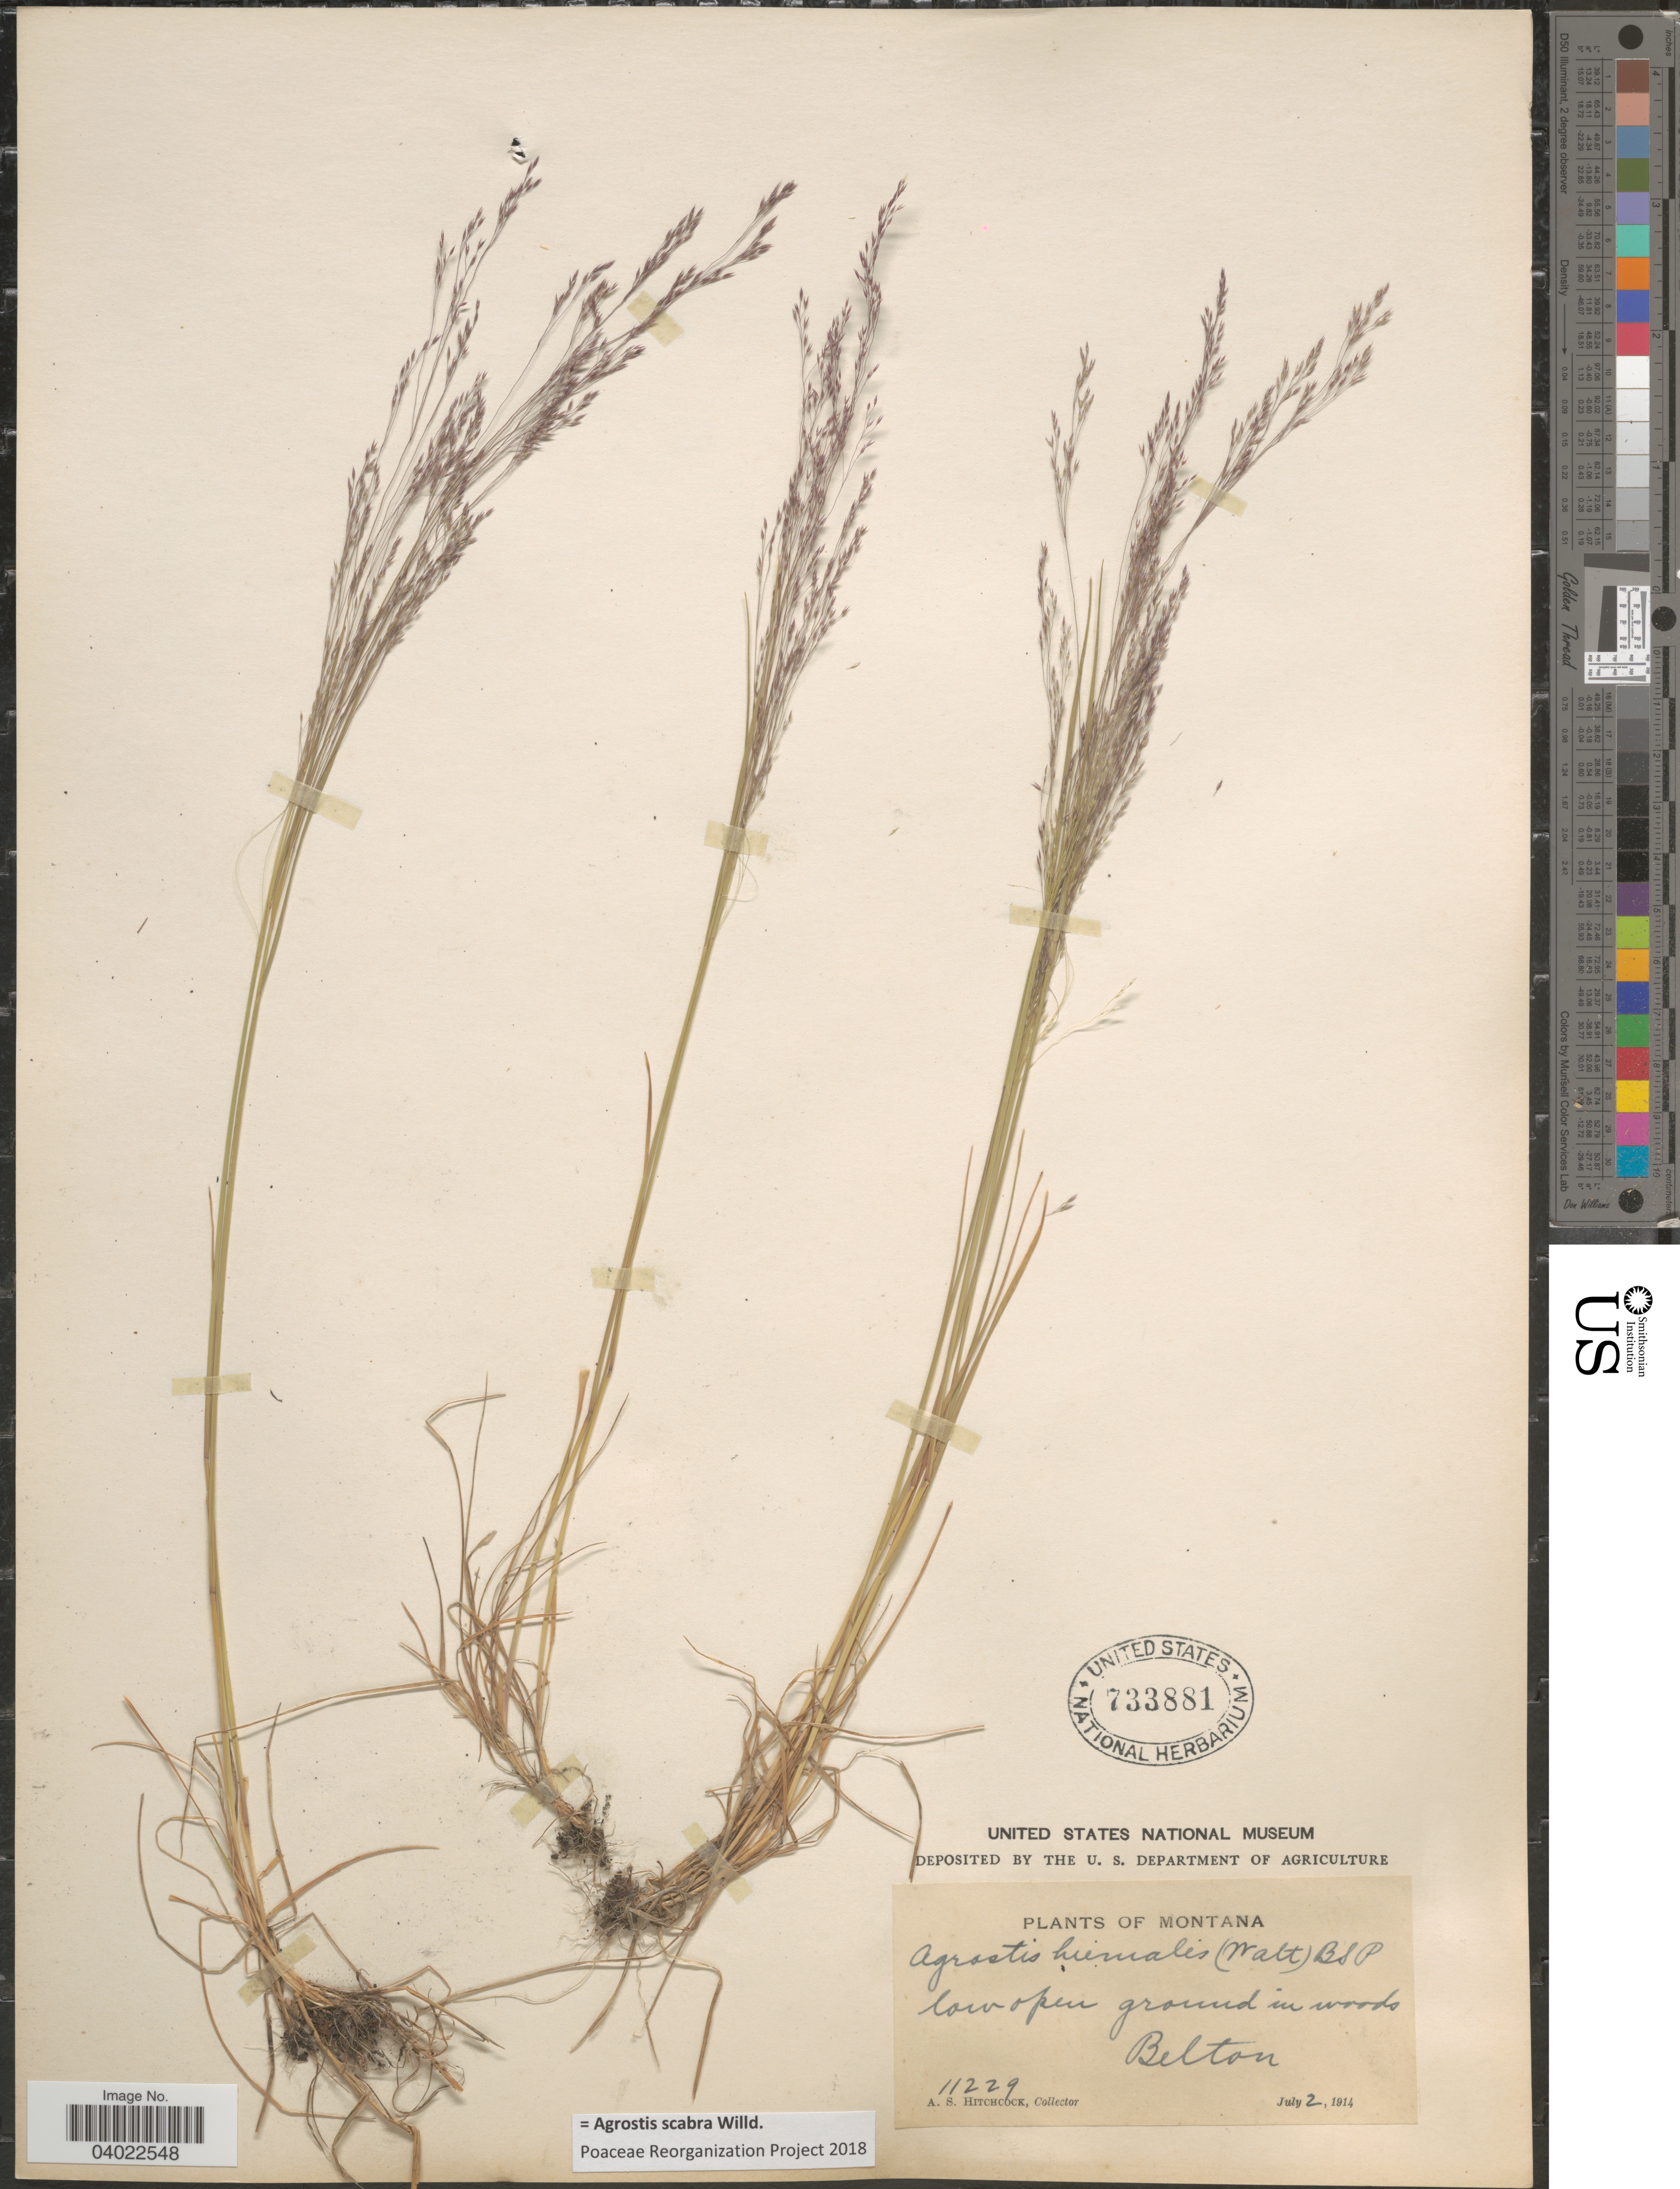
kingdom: Plantae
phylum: Tracheophyta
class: Liliopsida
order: Poales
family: Poaceae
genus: Agrostis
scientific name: Agrostis scabra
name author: Willd.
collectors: A. S. Hitchcock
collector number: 11229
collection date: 1914-07-02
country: United States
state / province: Montana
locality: Belton.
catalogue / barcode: US 733881